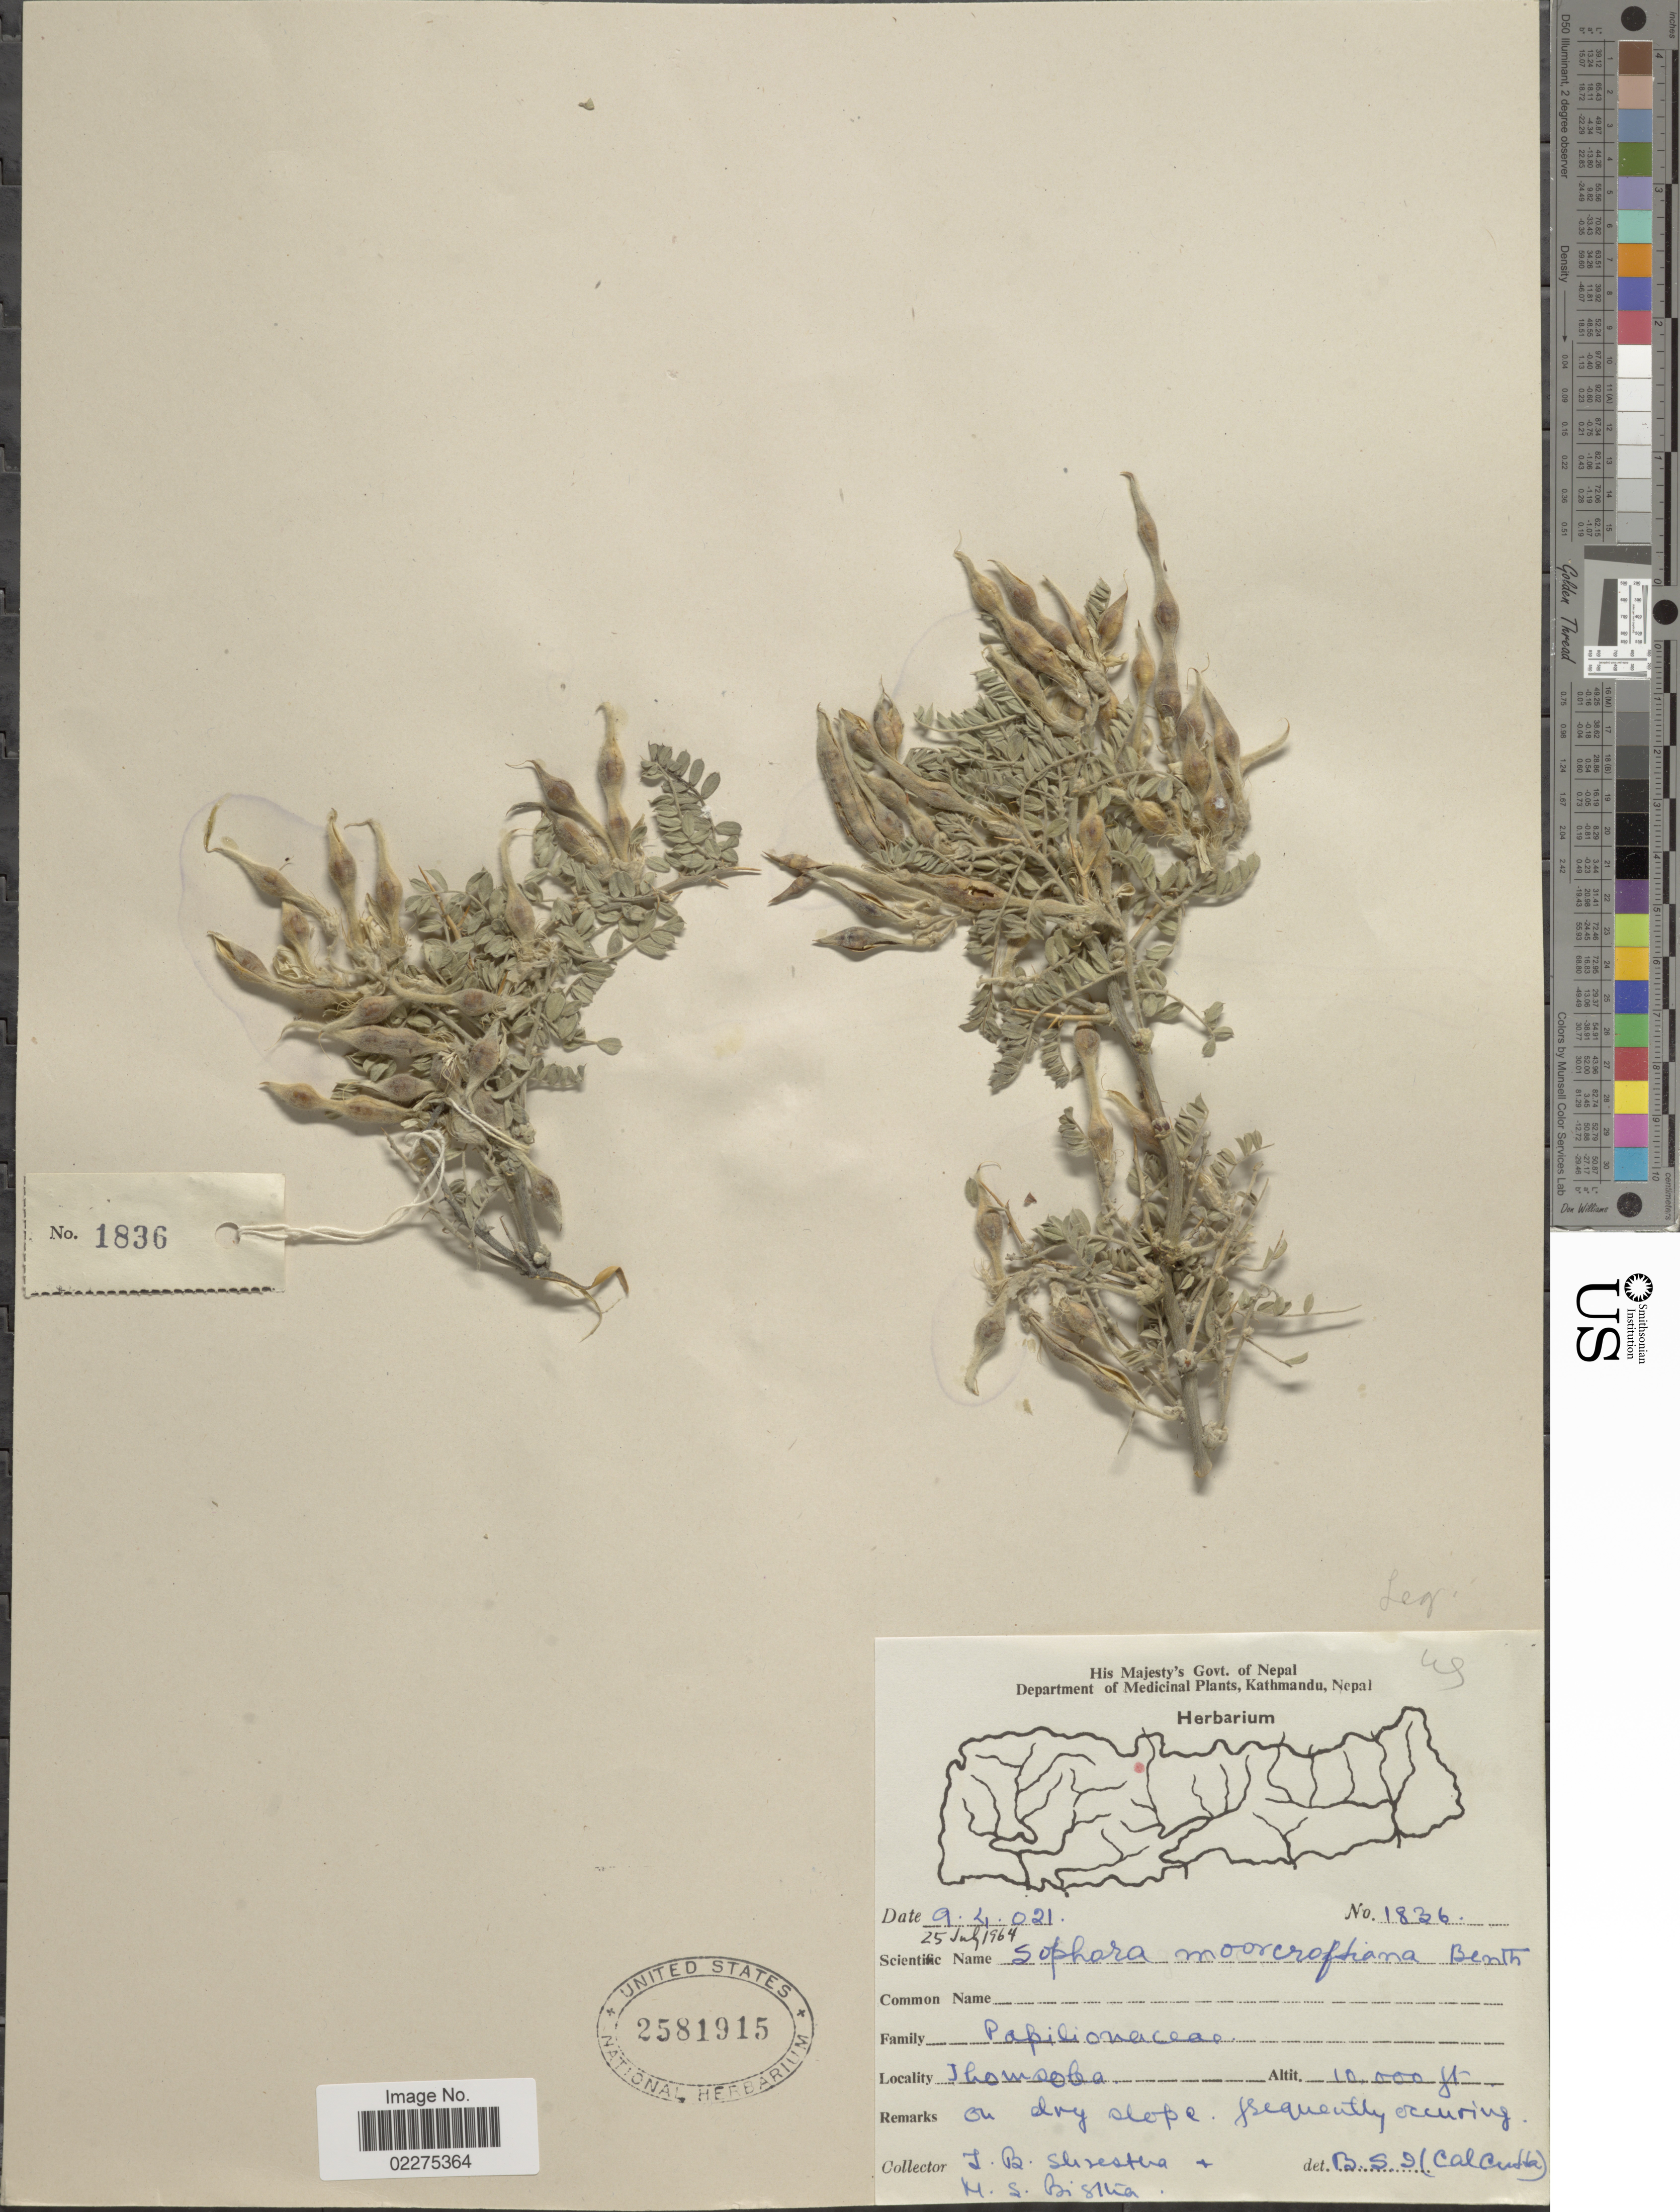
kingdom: Plantae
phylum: Tracheophyta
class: Magnoliopsida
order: Fabales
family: Fabaceae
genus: Sophora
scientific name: Sophora moorcroftiana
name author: (Benth.) Benth. ex Baker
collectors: T. B. Shrestha & M. Bistha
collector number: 1836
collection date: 1964-07-25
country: Nepal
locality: Thomsoba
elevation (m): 3048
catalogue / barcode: US 2581915